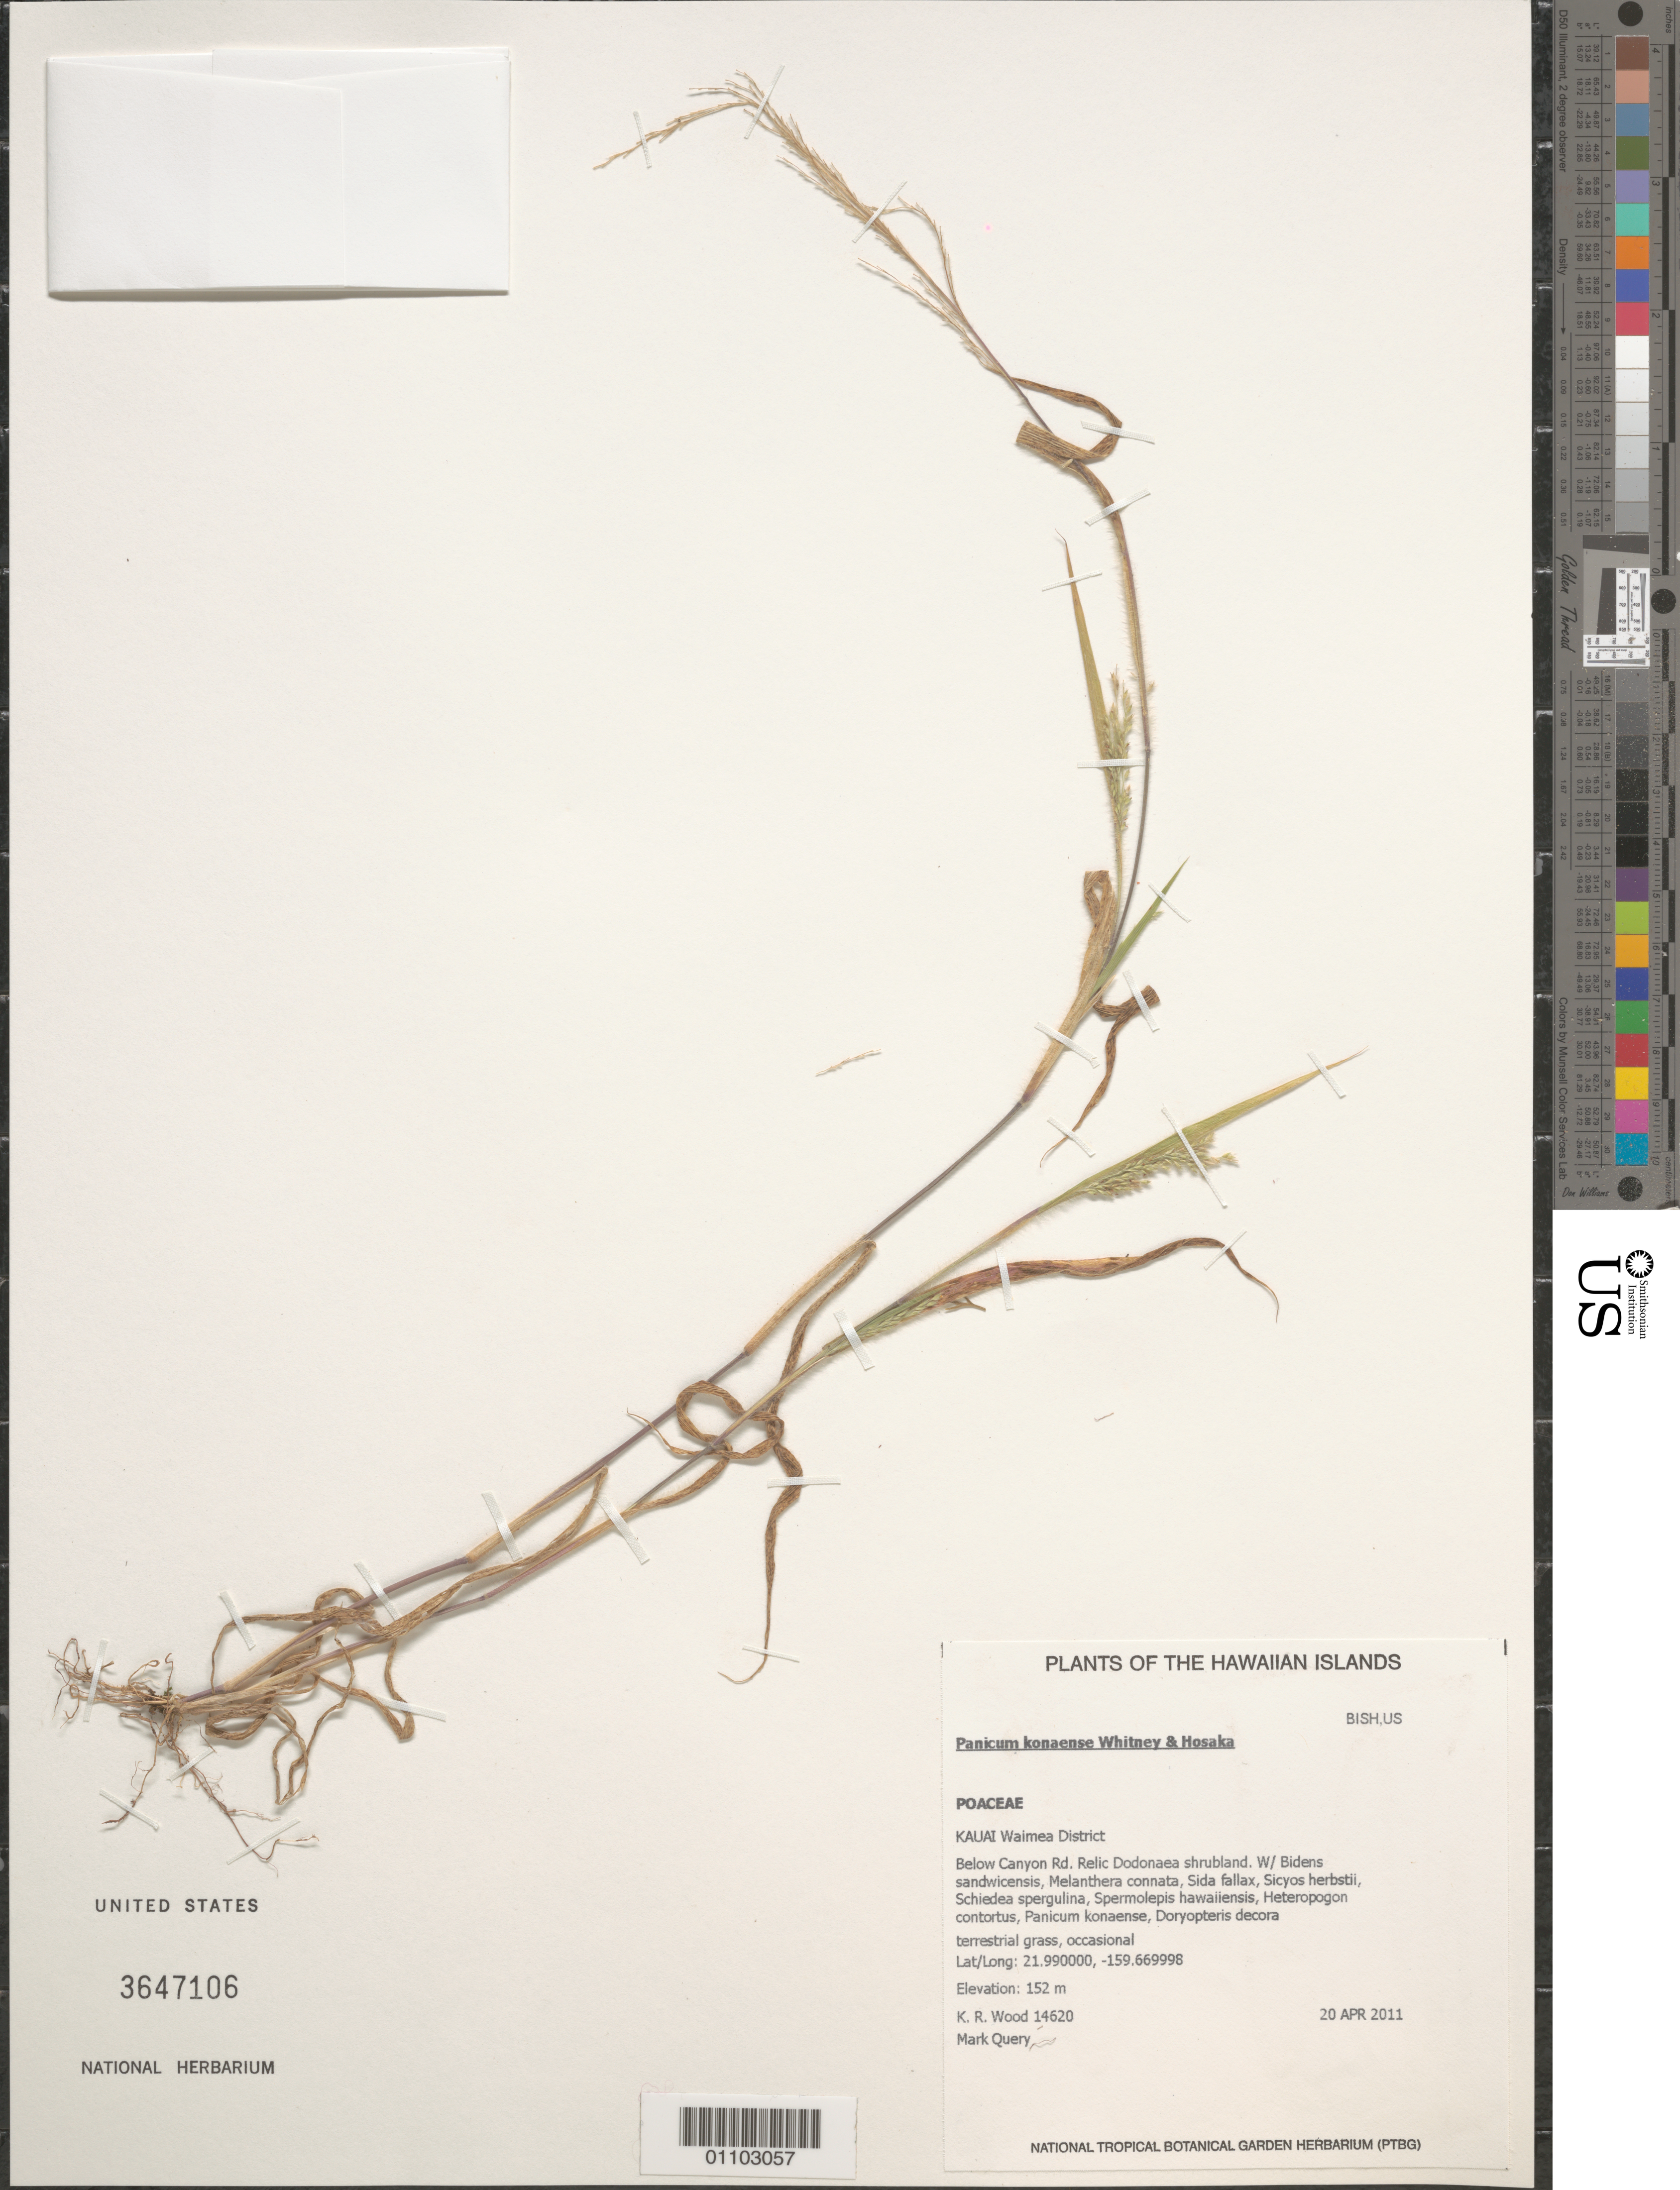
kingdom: Plantae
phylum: Tracheophyta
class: Liliopsida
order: Poales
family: Poaceae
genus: Panicum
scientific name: Panicum konaense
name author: Whitney & Hosaka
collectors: K. R. Wood & M. Query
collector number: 14620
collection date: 2011-04-20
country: United States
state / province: Hawaii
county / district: Kauai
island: Kaua'i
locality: Waimea District, below Canyon Road.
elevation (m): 152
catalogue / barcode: US 3647106